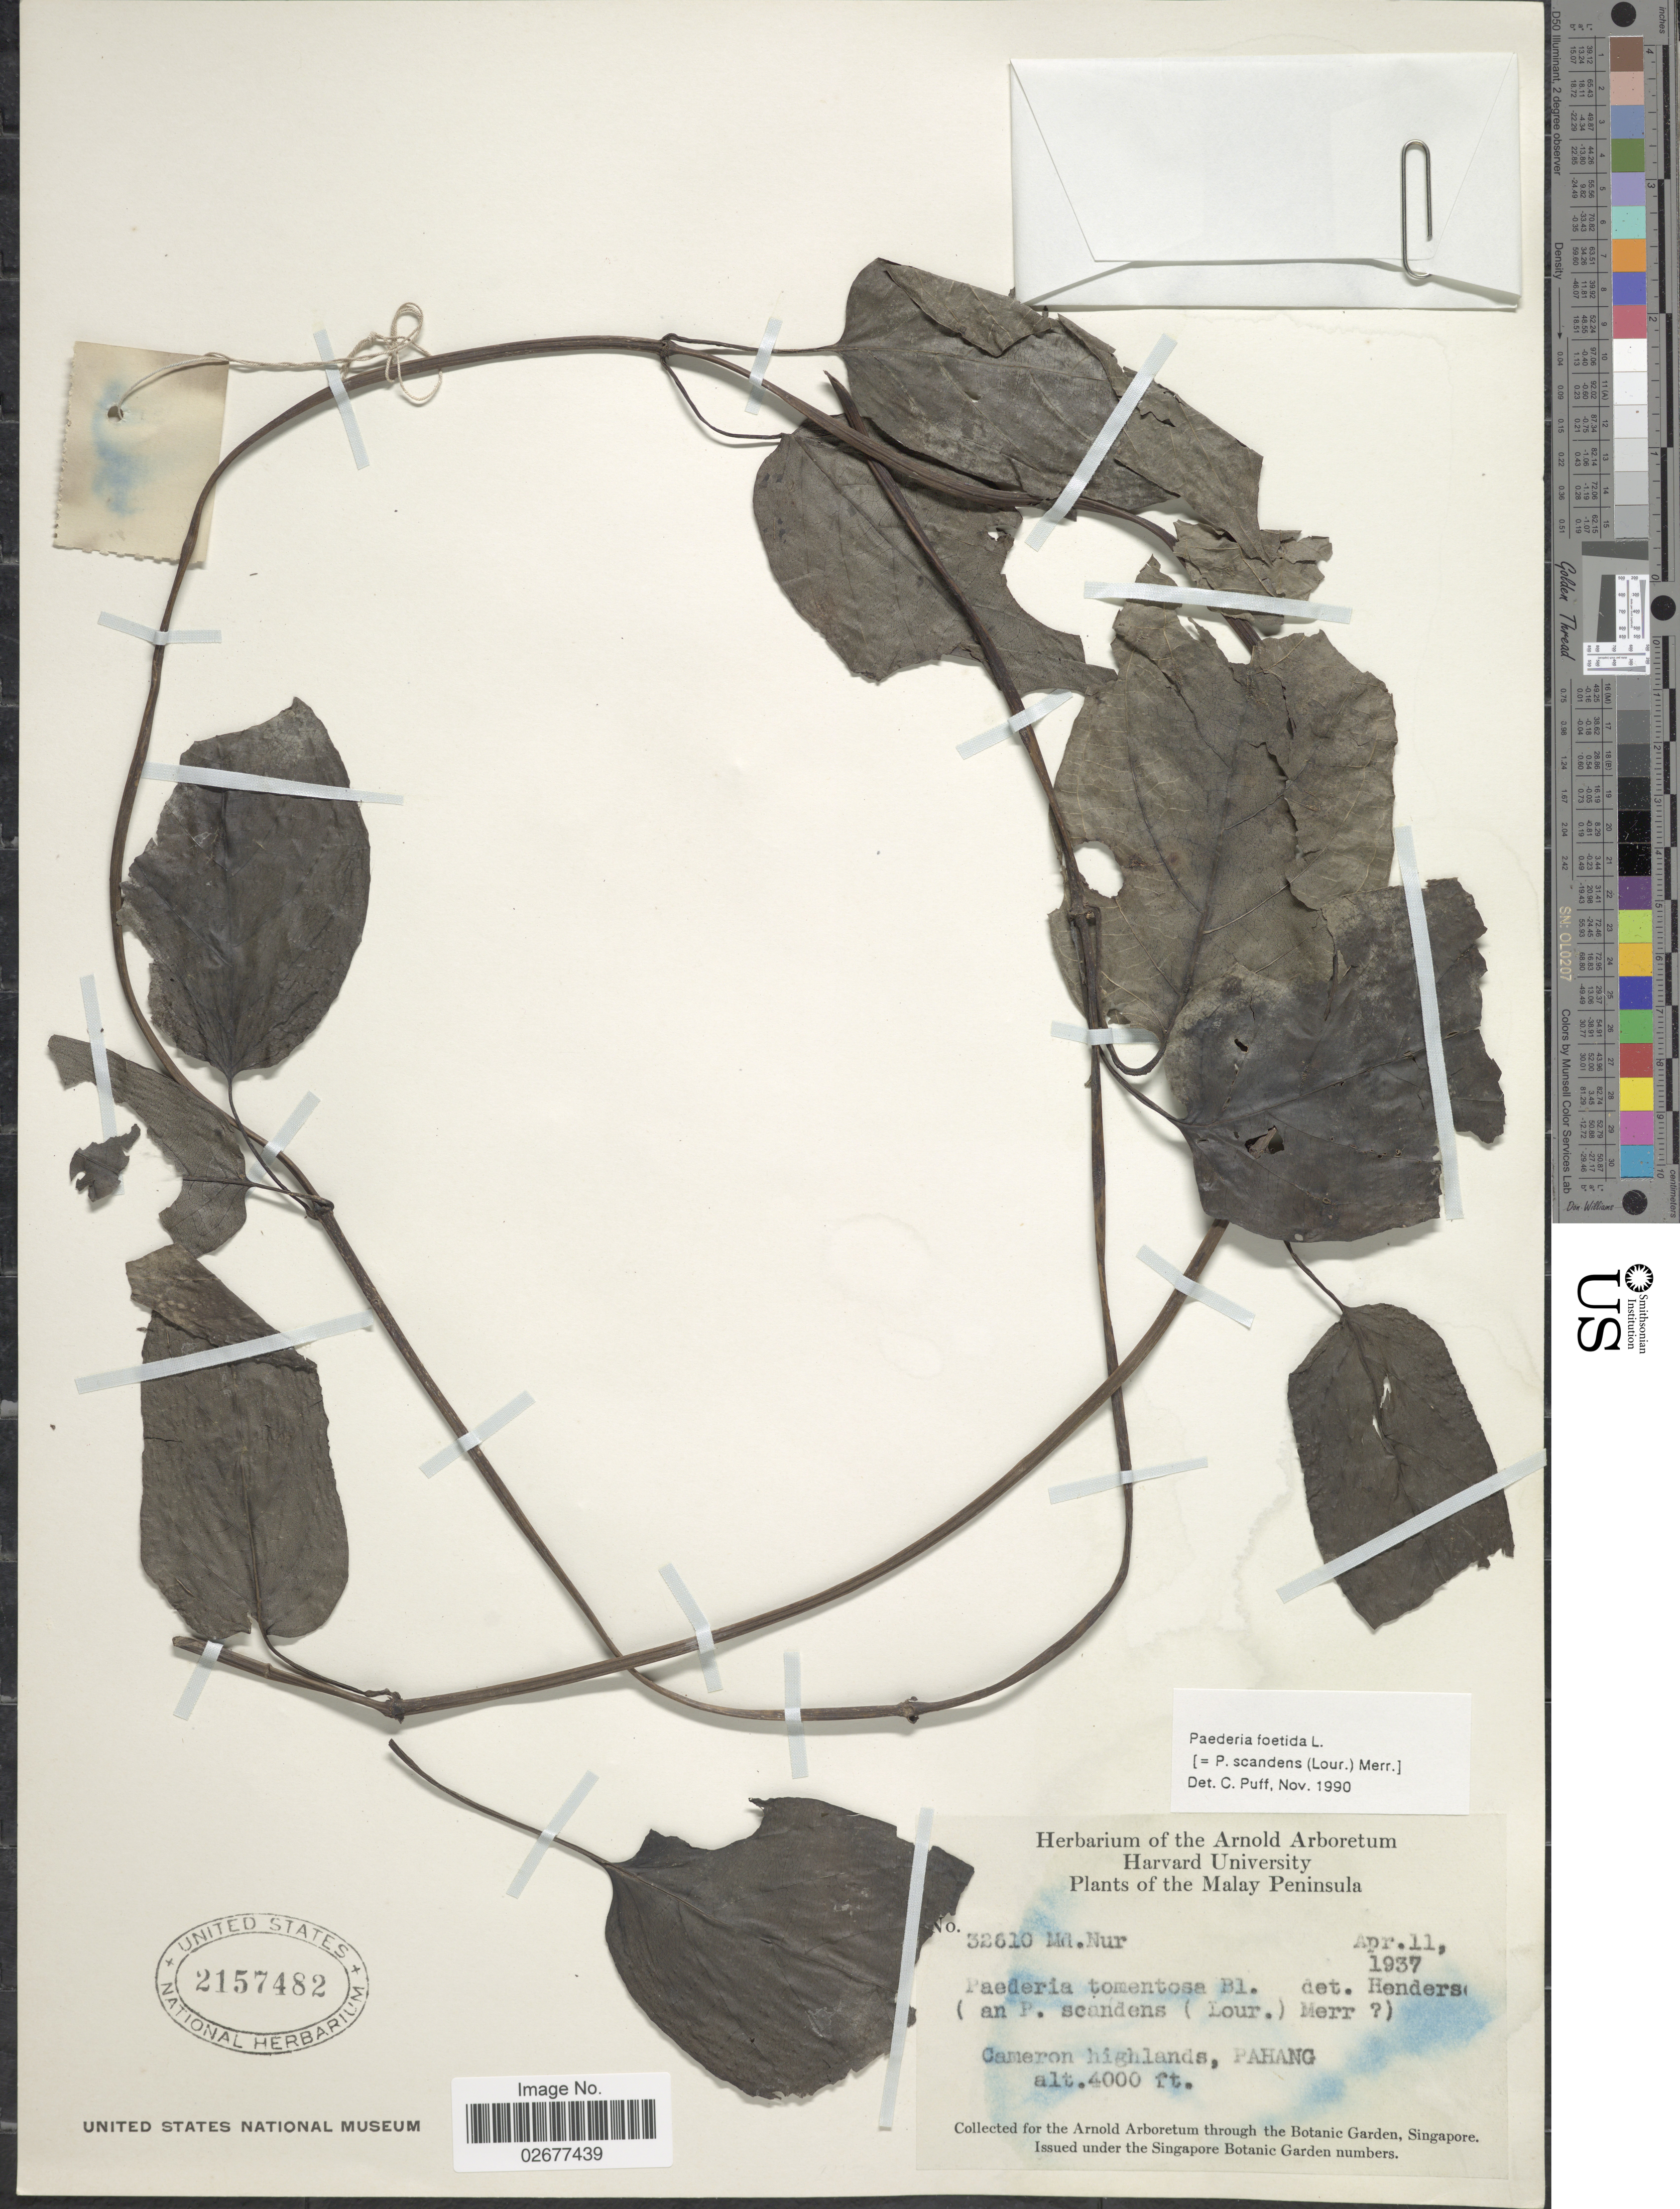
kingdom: Plantae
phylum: Tracheophyta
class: Magnoliopsida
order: Gentianales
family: Rubiaceae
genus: Paederia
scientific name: Paederia foetida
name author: L.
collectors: M. Nur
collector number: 32610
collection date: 1937-04-11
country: Malaysia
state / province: Pahang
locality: Malay Peninsula. Cameron Highlands.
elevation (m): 1219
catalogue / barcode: US 2157482